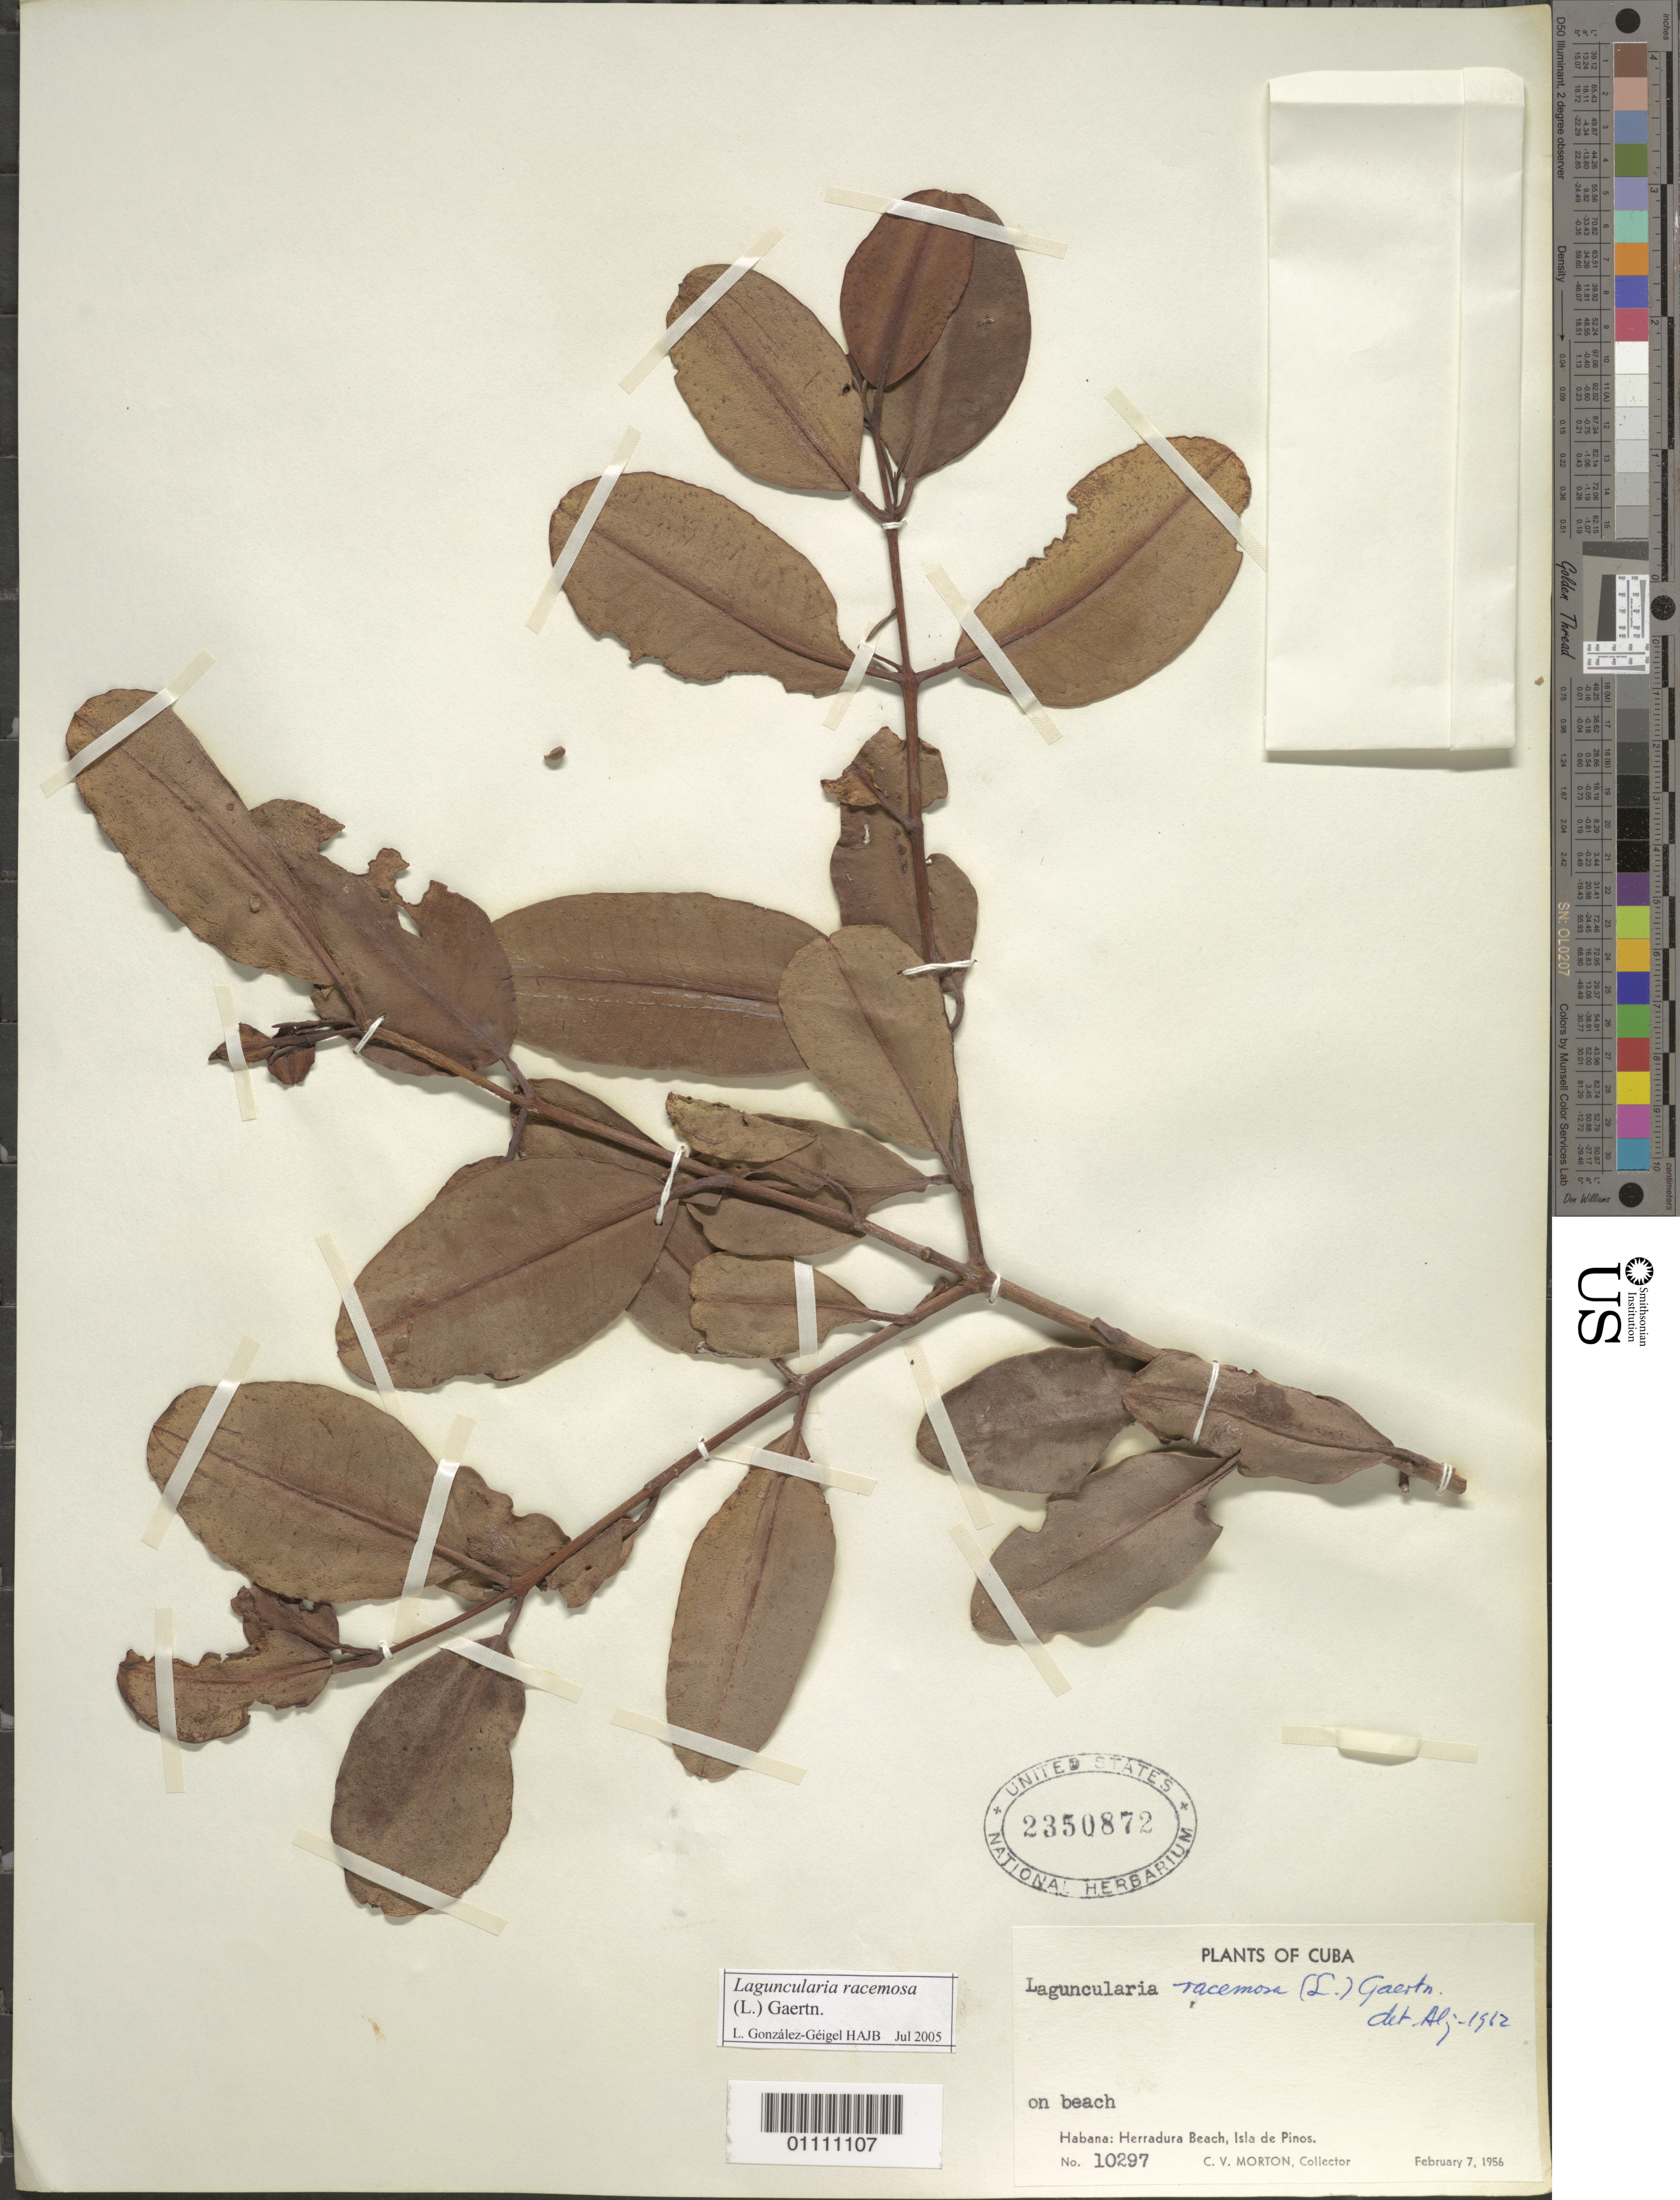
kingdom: Plantae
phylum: Tracheophyta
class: Magnoliopsida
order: Myrtales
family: Combretaceae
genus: Laguncularia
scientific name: Laguncularia racemosa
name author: (L.) C.F. Gaertn.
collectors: C. V. Morton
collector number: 10297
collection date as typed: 07 Feb 1956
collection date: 1956-02-07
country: Cuba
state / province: Isla de La Juventud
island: Isla de la Juventud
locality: Herradura Beach, Isla de Pinos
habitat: On beach.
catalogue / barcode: US 2350872